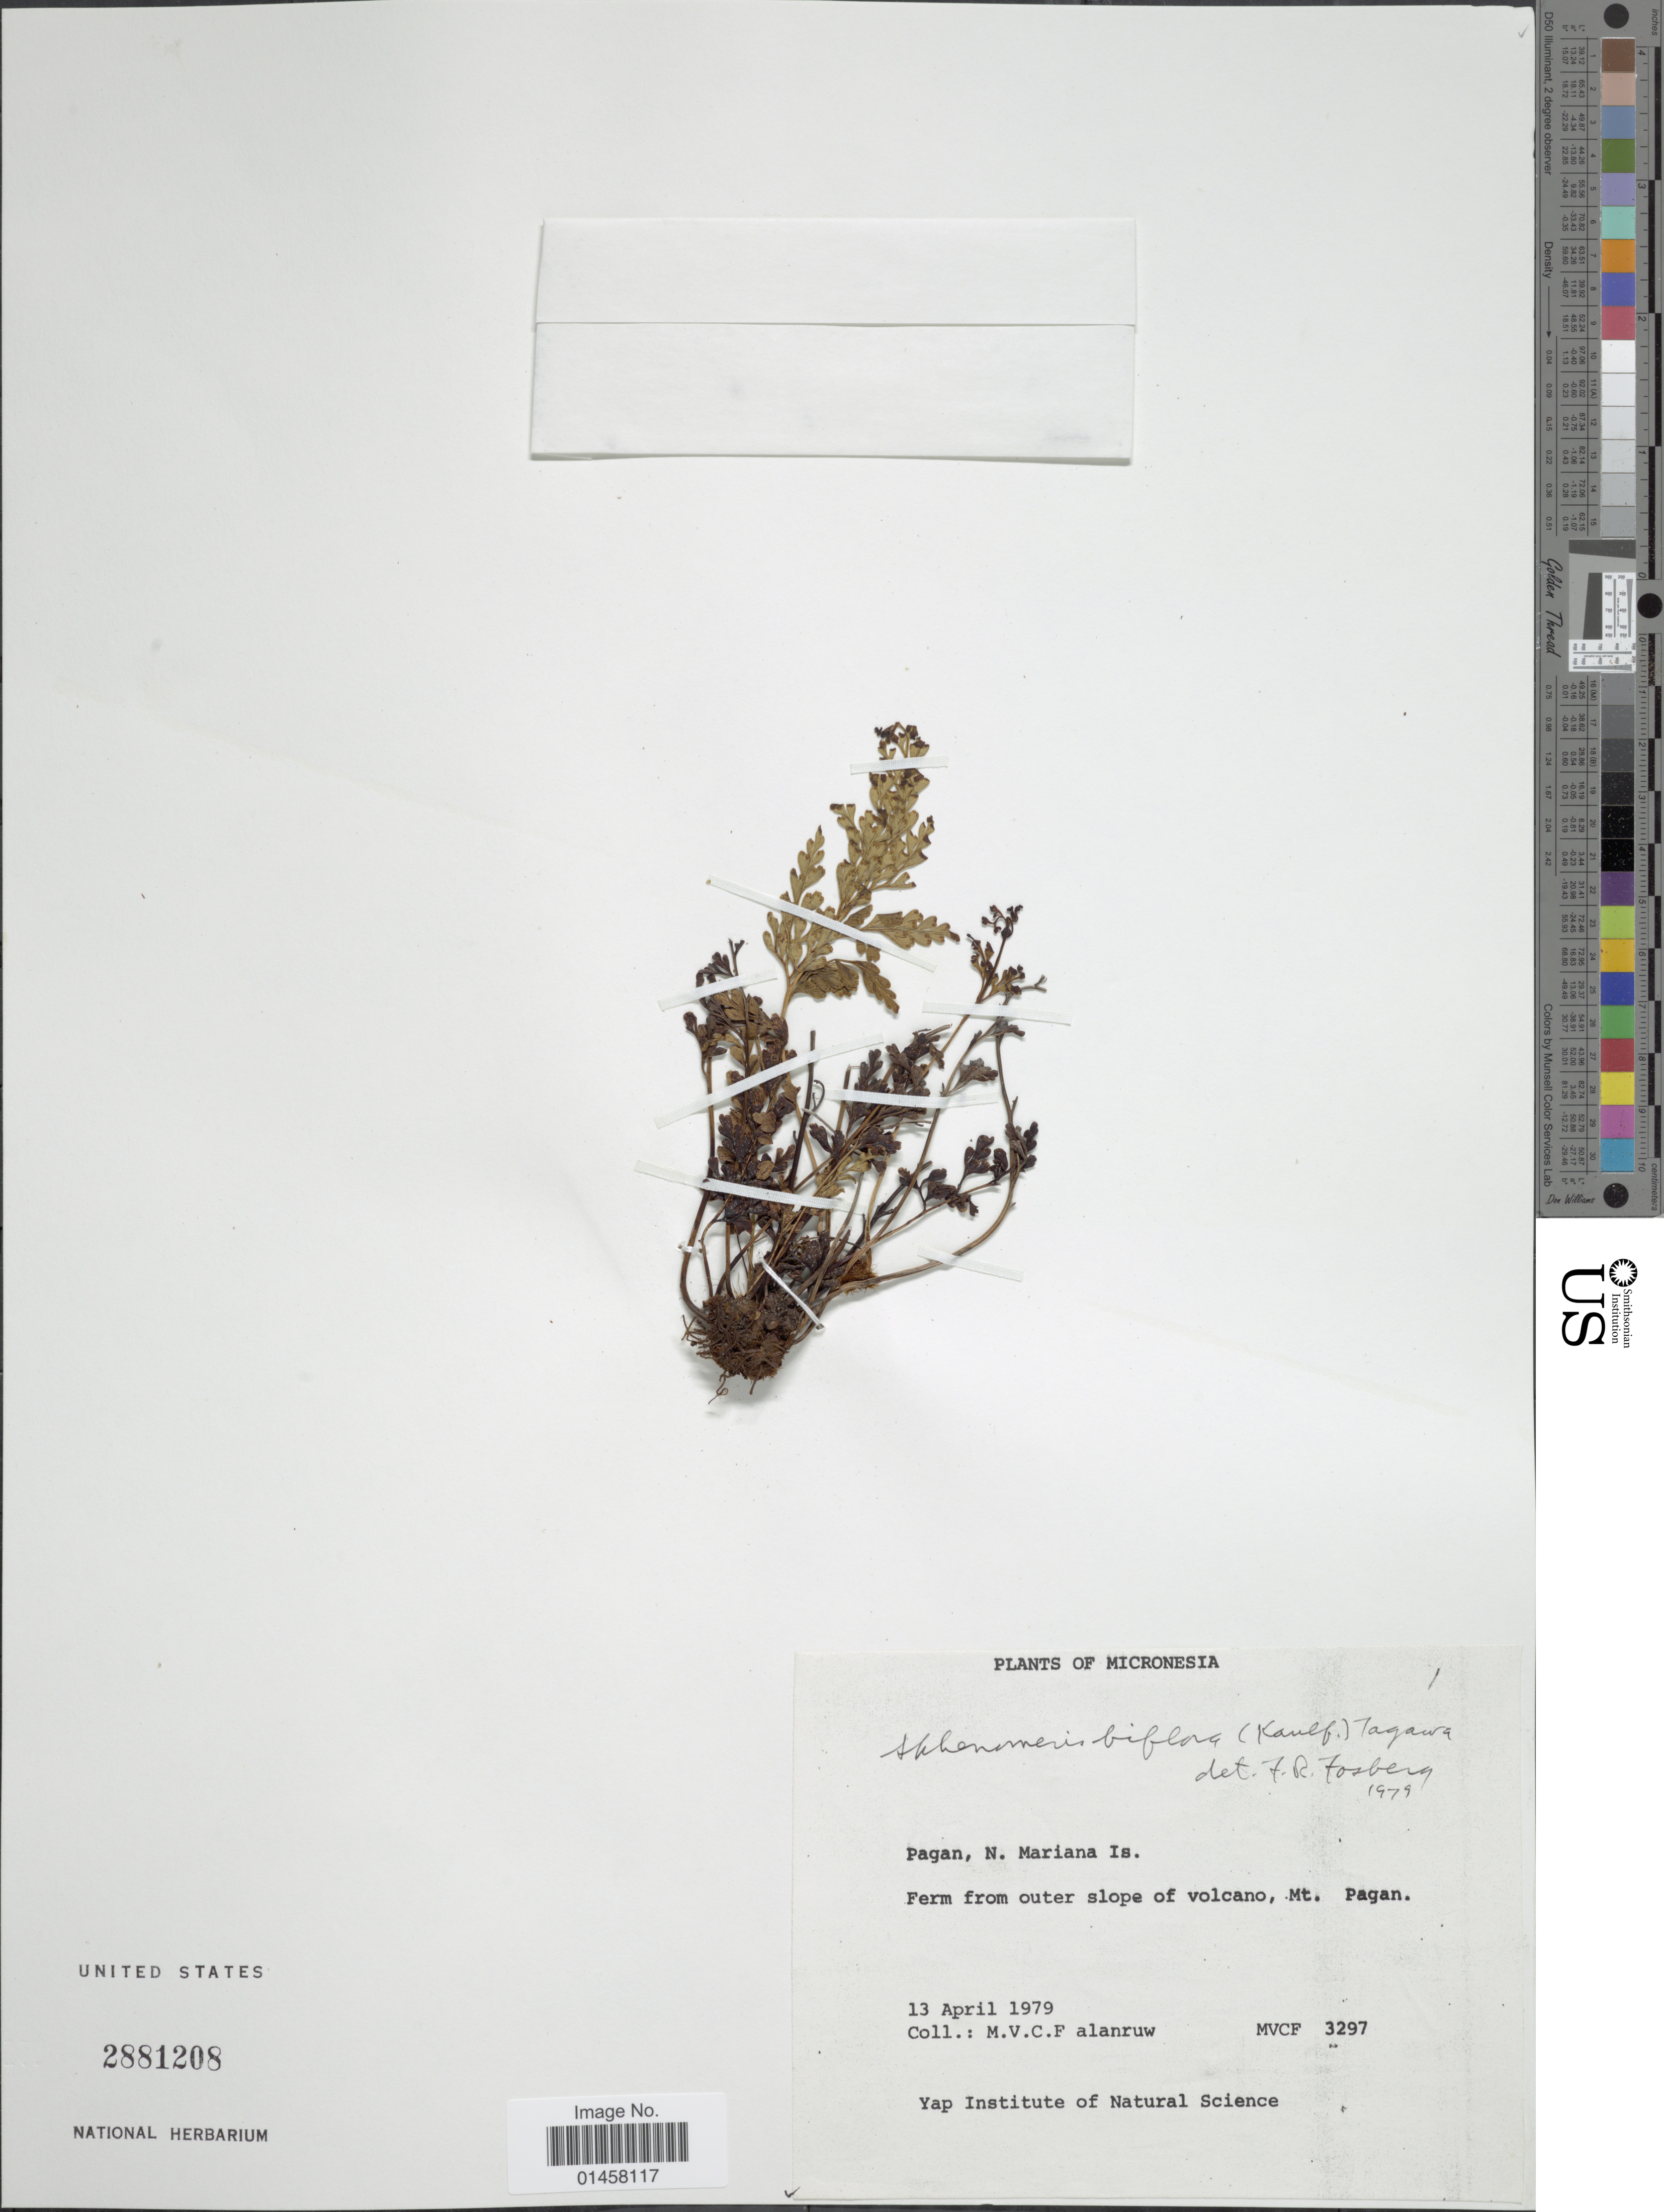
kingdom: Plantae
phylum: Tracheophyta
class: Polypodiopsida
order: Polypodiales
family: Lindsaeaceae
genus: Sphenomeris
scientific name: Sphenomeris biflora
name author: (Kaulf.) Mett.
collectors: M. V. Falanruw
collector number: MVCF3297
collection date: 1979-04-13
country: Northern Mariana Islands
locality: Micronesia, Pagan, N. Mariana Is. , Mt. Pagan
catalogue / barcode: US 2881208